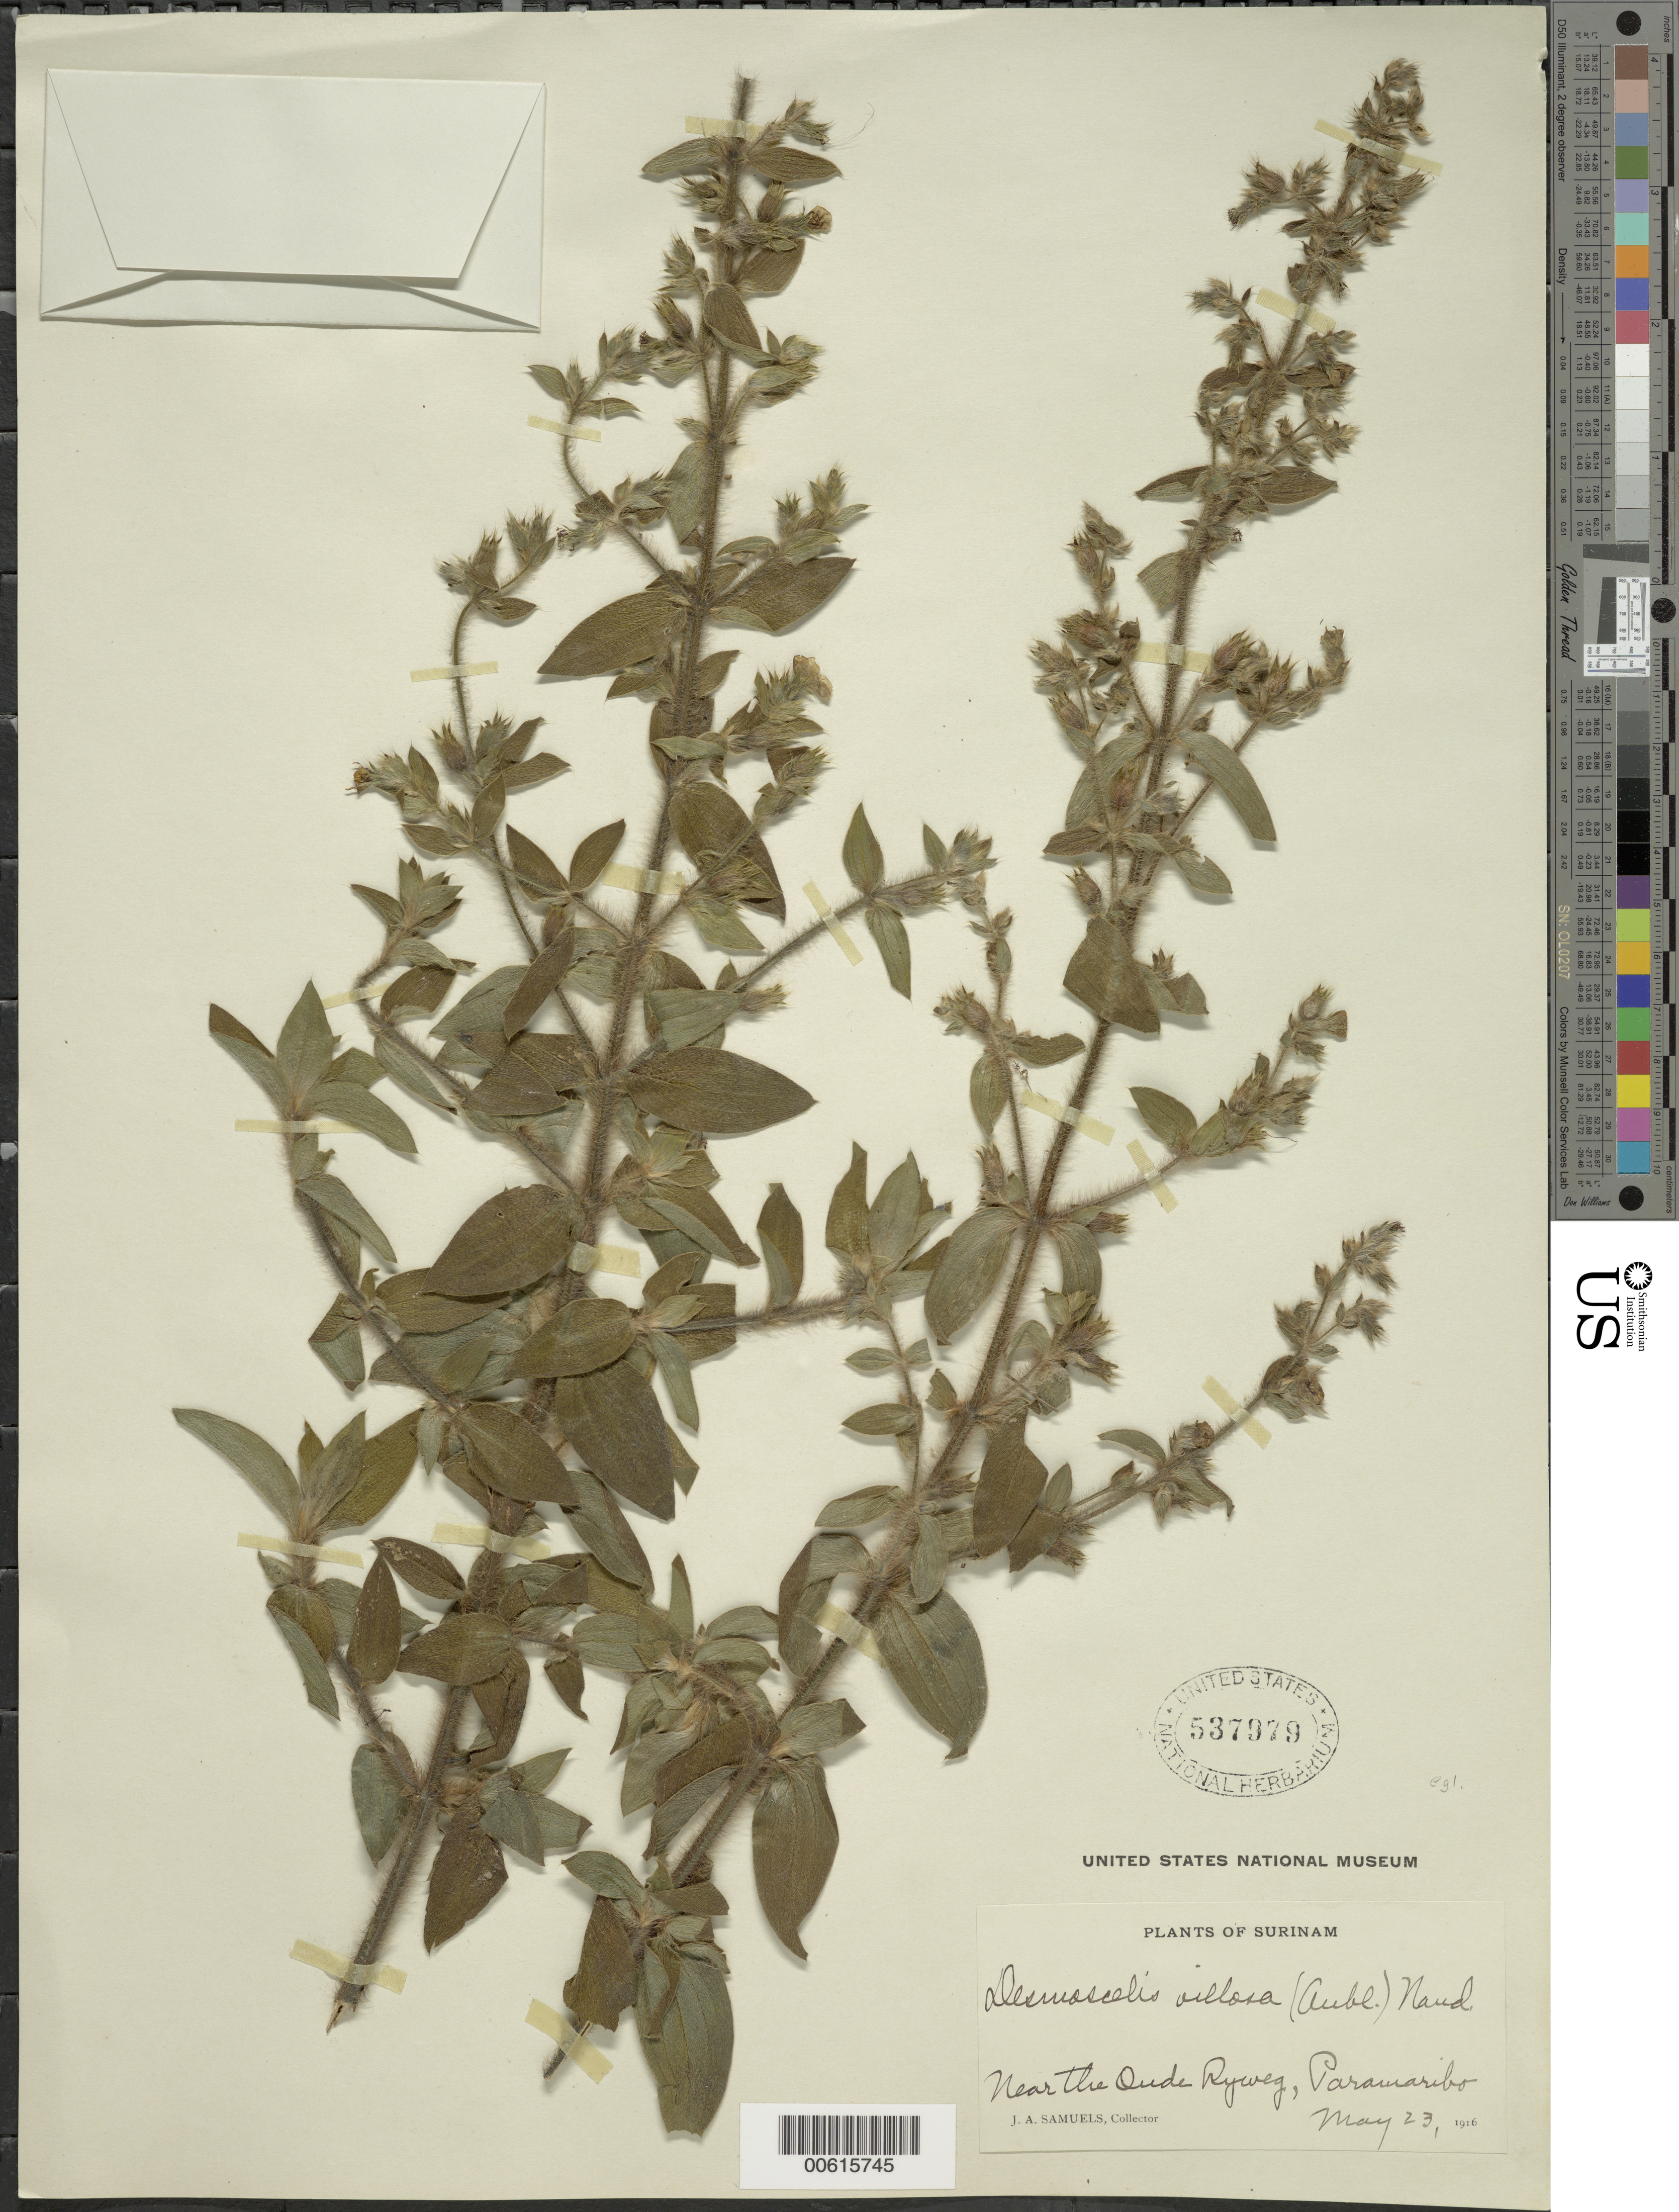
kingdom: Plantae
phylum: Tracheophyta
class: Magnoliopsida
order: Myrtales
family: Melastomataceae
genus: Desmoscelis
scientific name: Desmoscelis villosa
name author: (Aubl.) Naudin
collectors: J. A. Samuels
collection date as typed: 23-May-16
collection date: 1916-05-23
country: Suriname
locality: Paramaribo, near Oude Ryweg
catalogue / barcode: US 537979